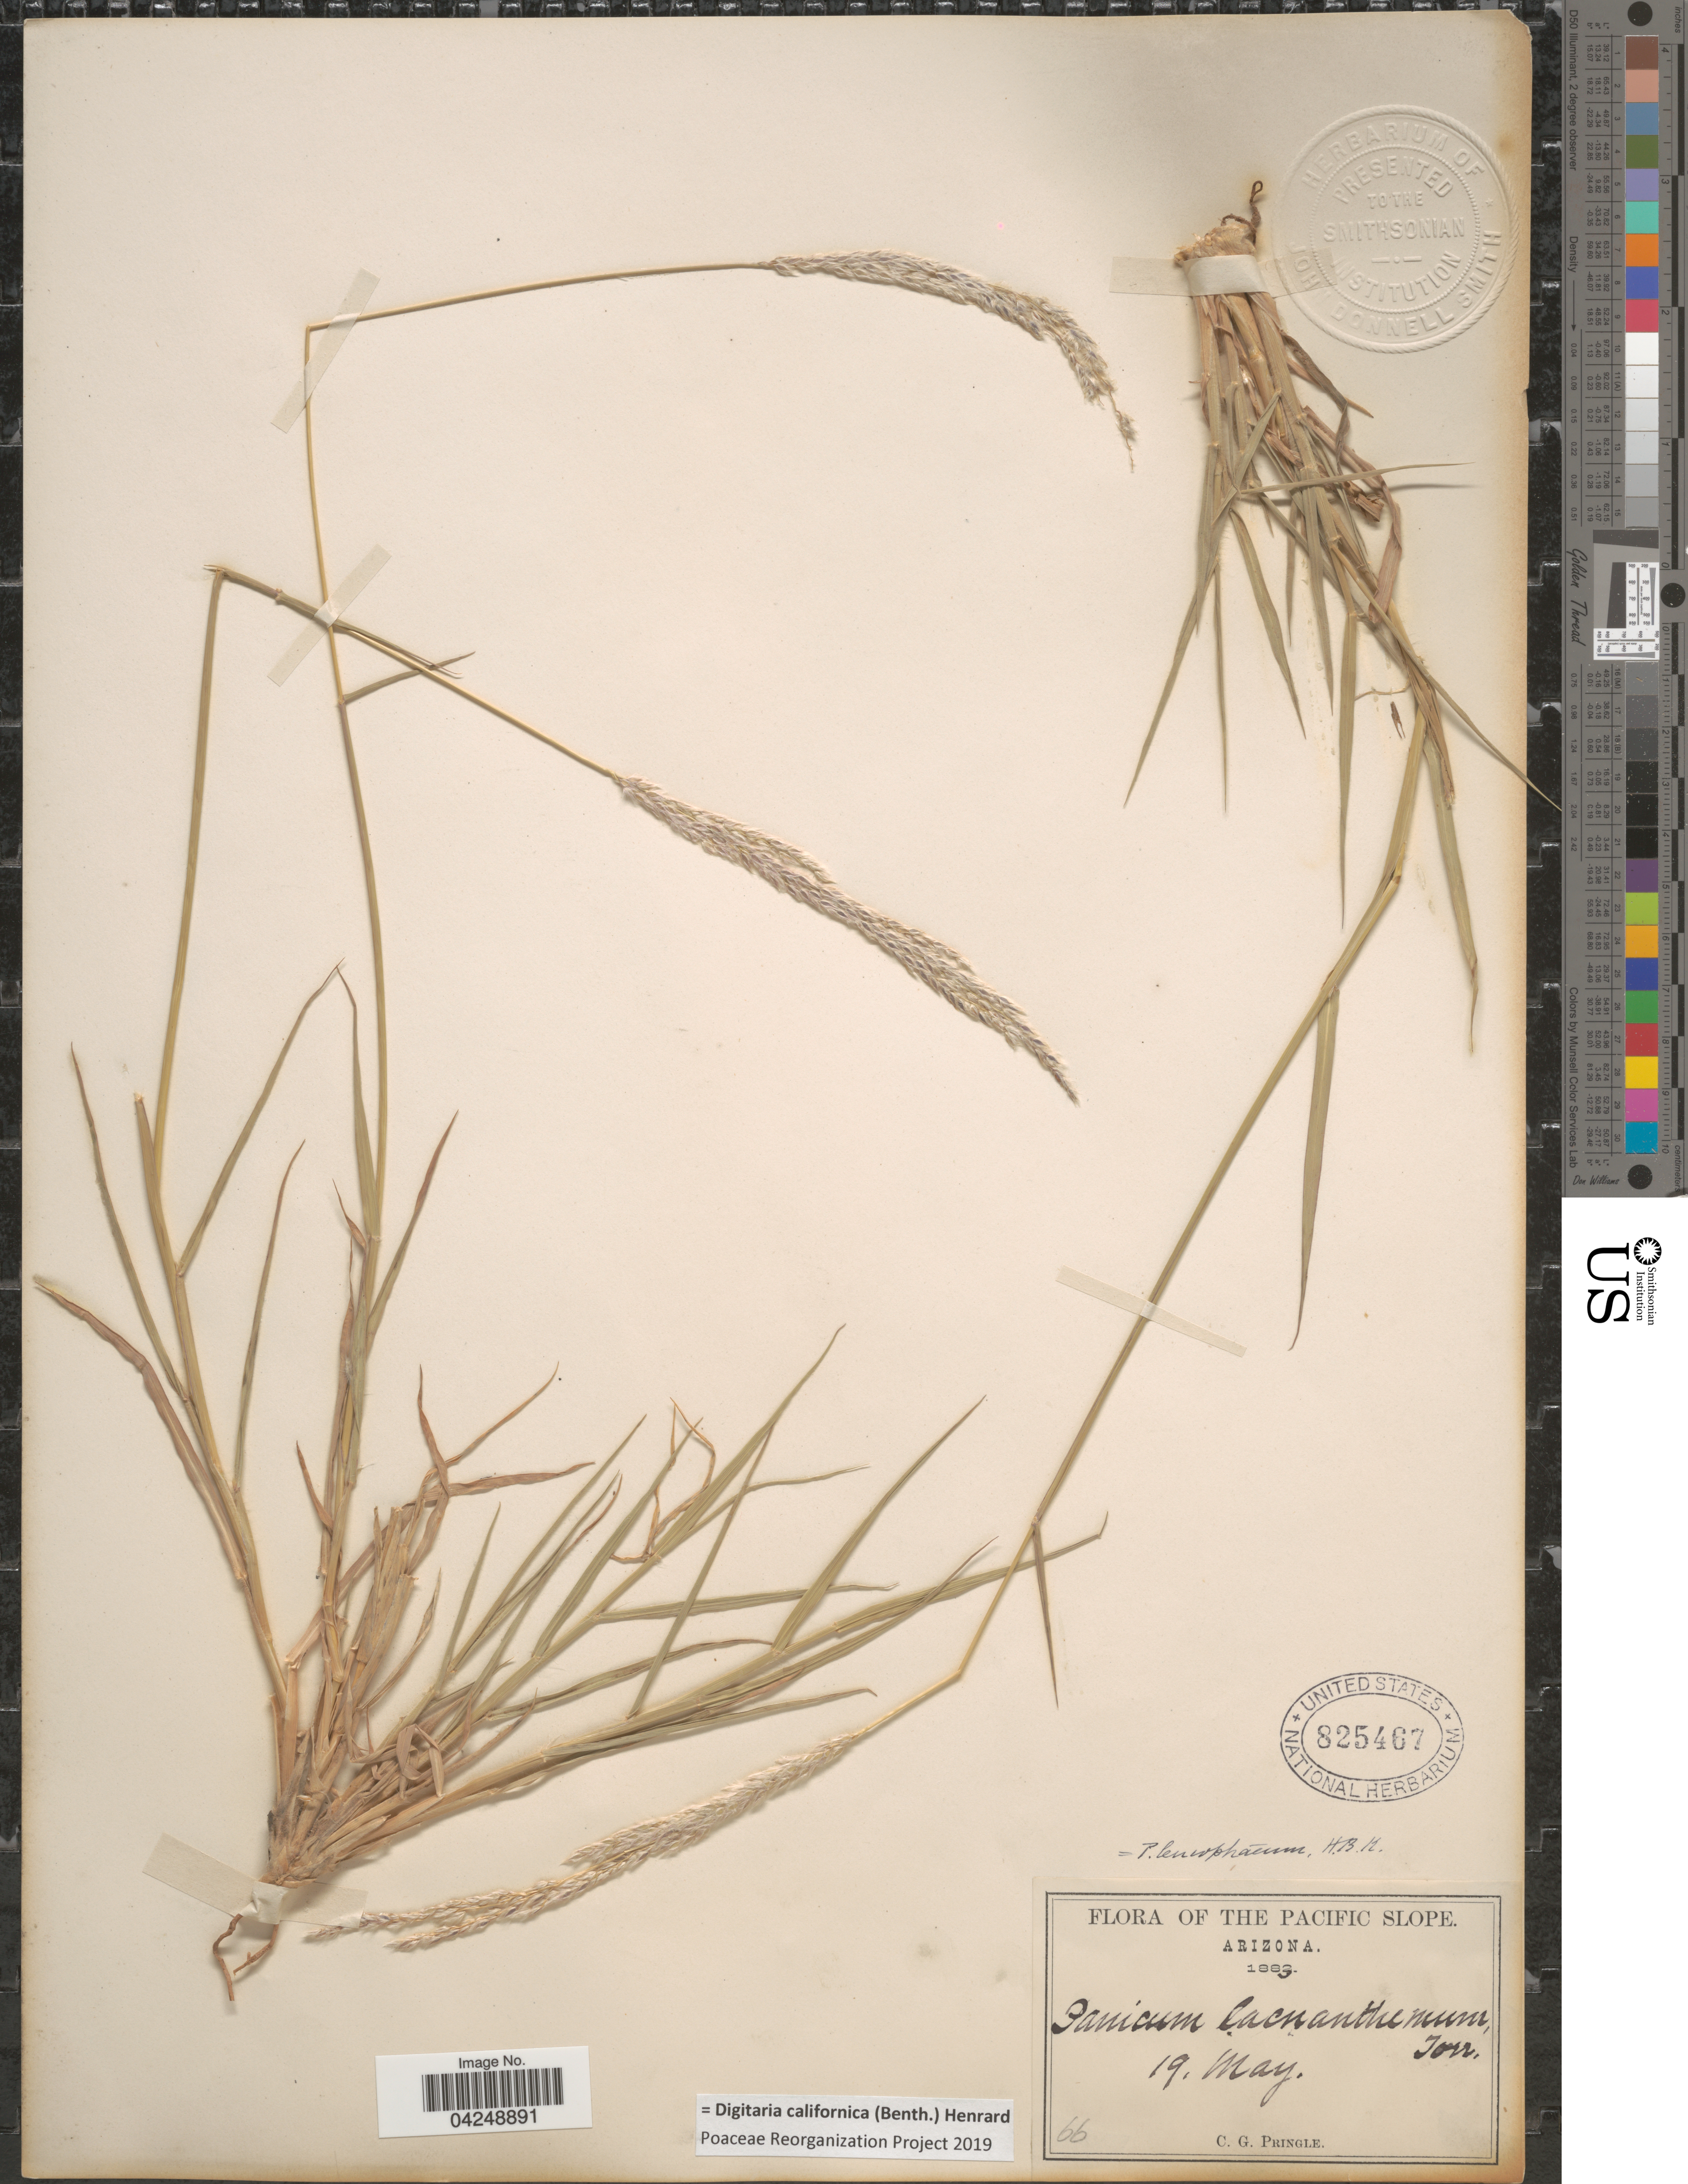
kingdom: Plantae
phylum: Tracheophyta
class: Liliopsida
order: Poales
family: Poaceae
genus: Digitaria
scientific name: Digitaria californica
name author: (Benth.) Henr.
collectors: C. G. Pringle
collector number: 66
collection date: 1883-05-19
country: United States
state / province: Arizona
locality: The Pacific Slope.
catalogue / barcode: US 825467